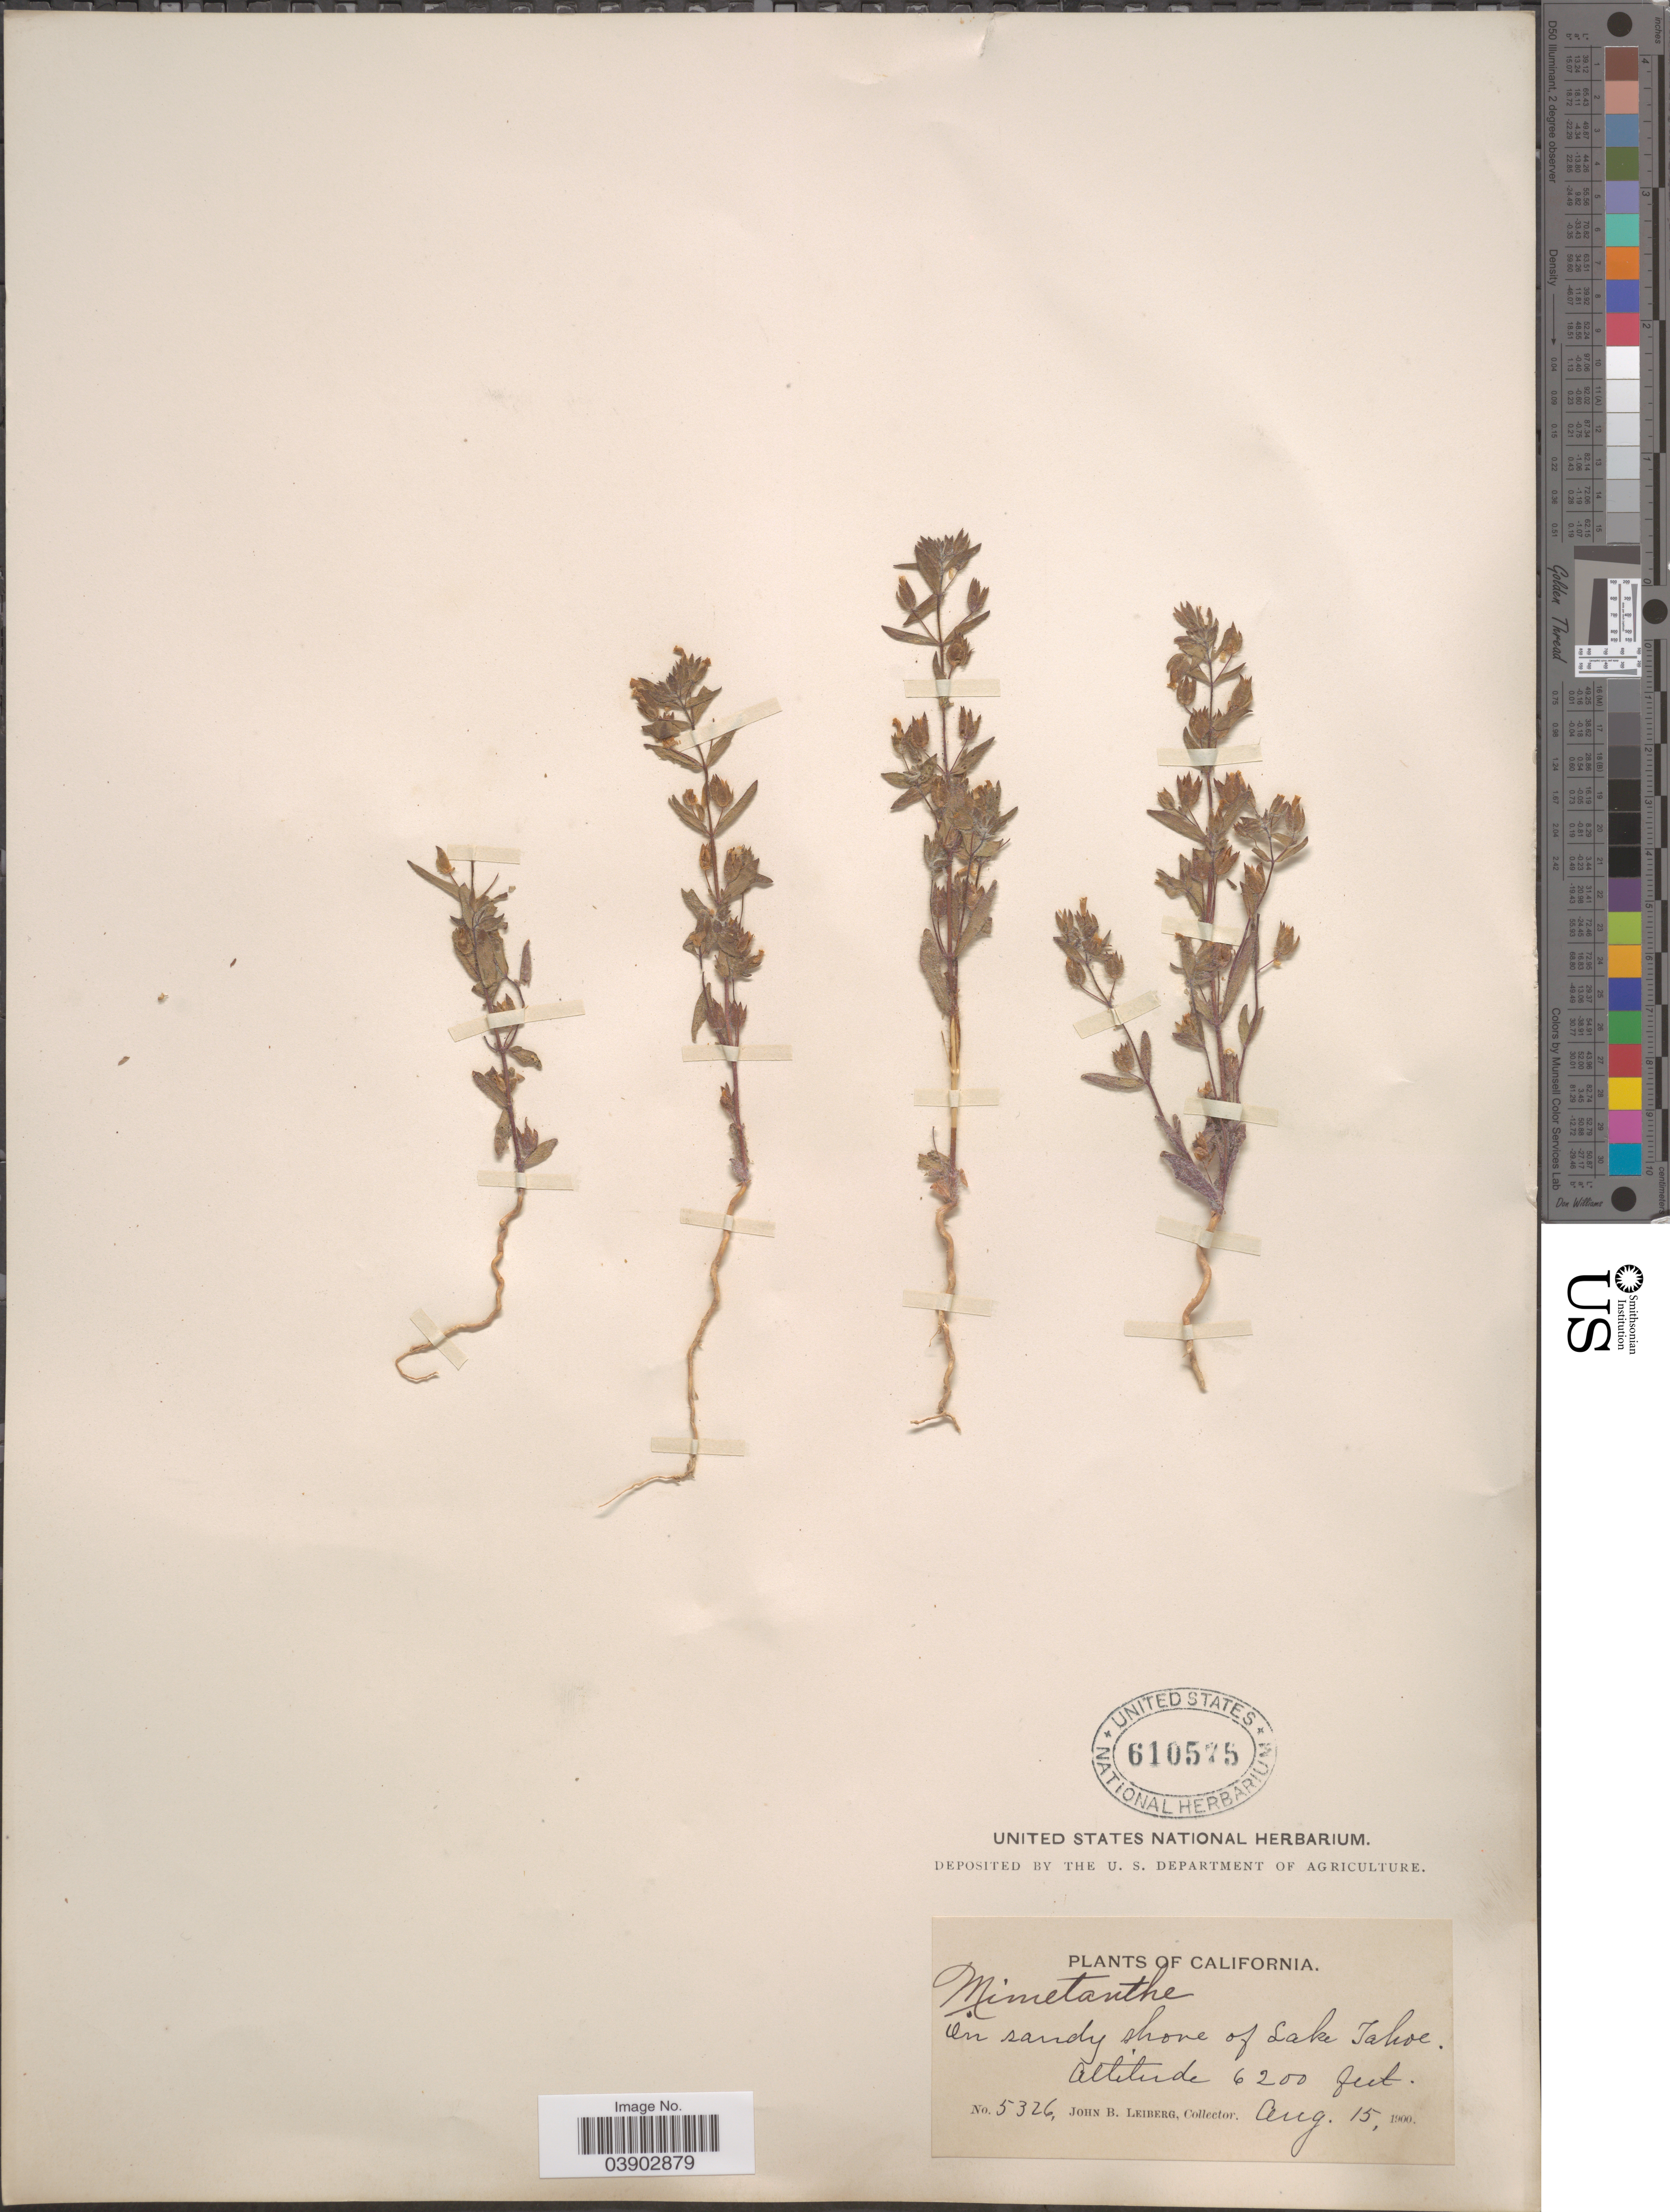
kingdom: Plantae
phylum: Tracheophyta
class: Magnoliopsida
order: Lamiales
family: Phrymaceae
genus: Mimetanthe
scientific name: Mimetanthe pilosa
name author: (Benth.) Greene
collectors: J. B. Leiberg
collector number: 5326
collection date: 1900-08-15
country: United States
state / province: California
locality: On sandy shore of Lake Tahoe.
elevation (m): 1890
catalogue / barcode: US 610575